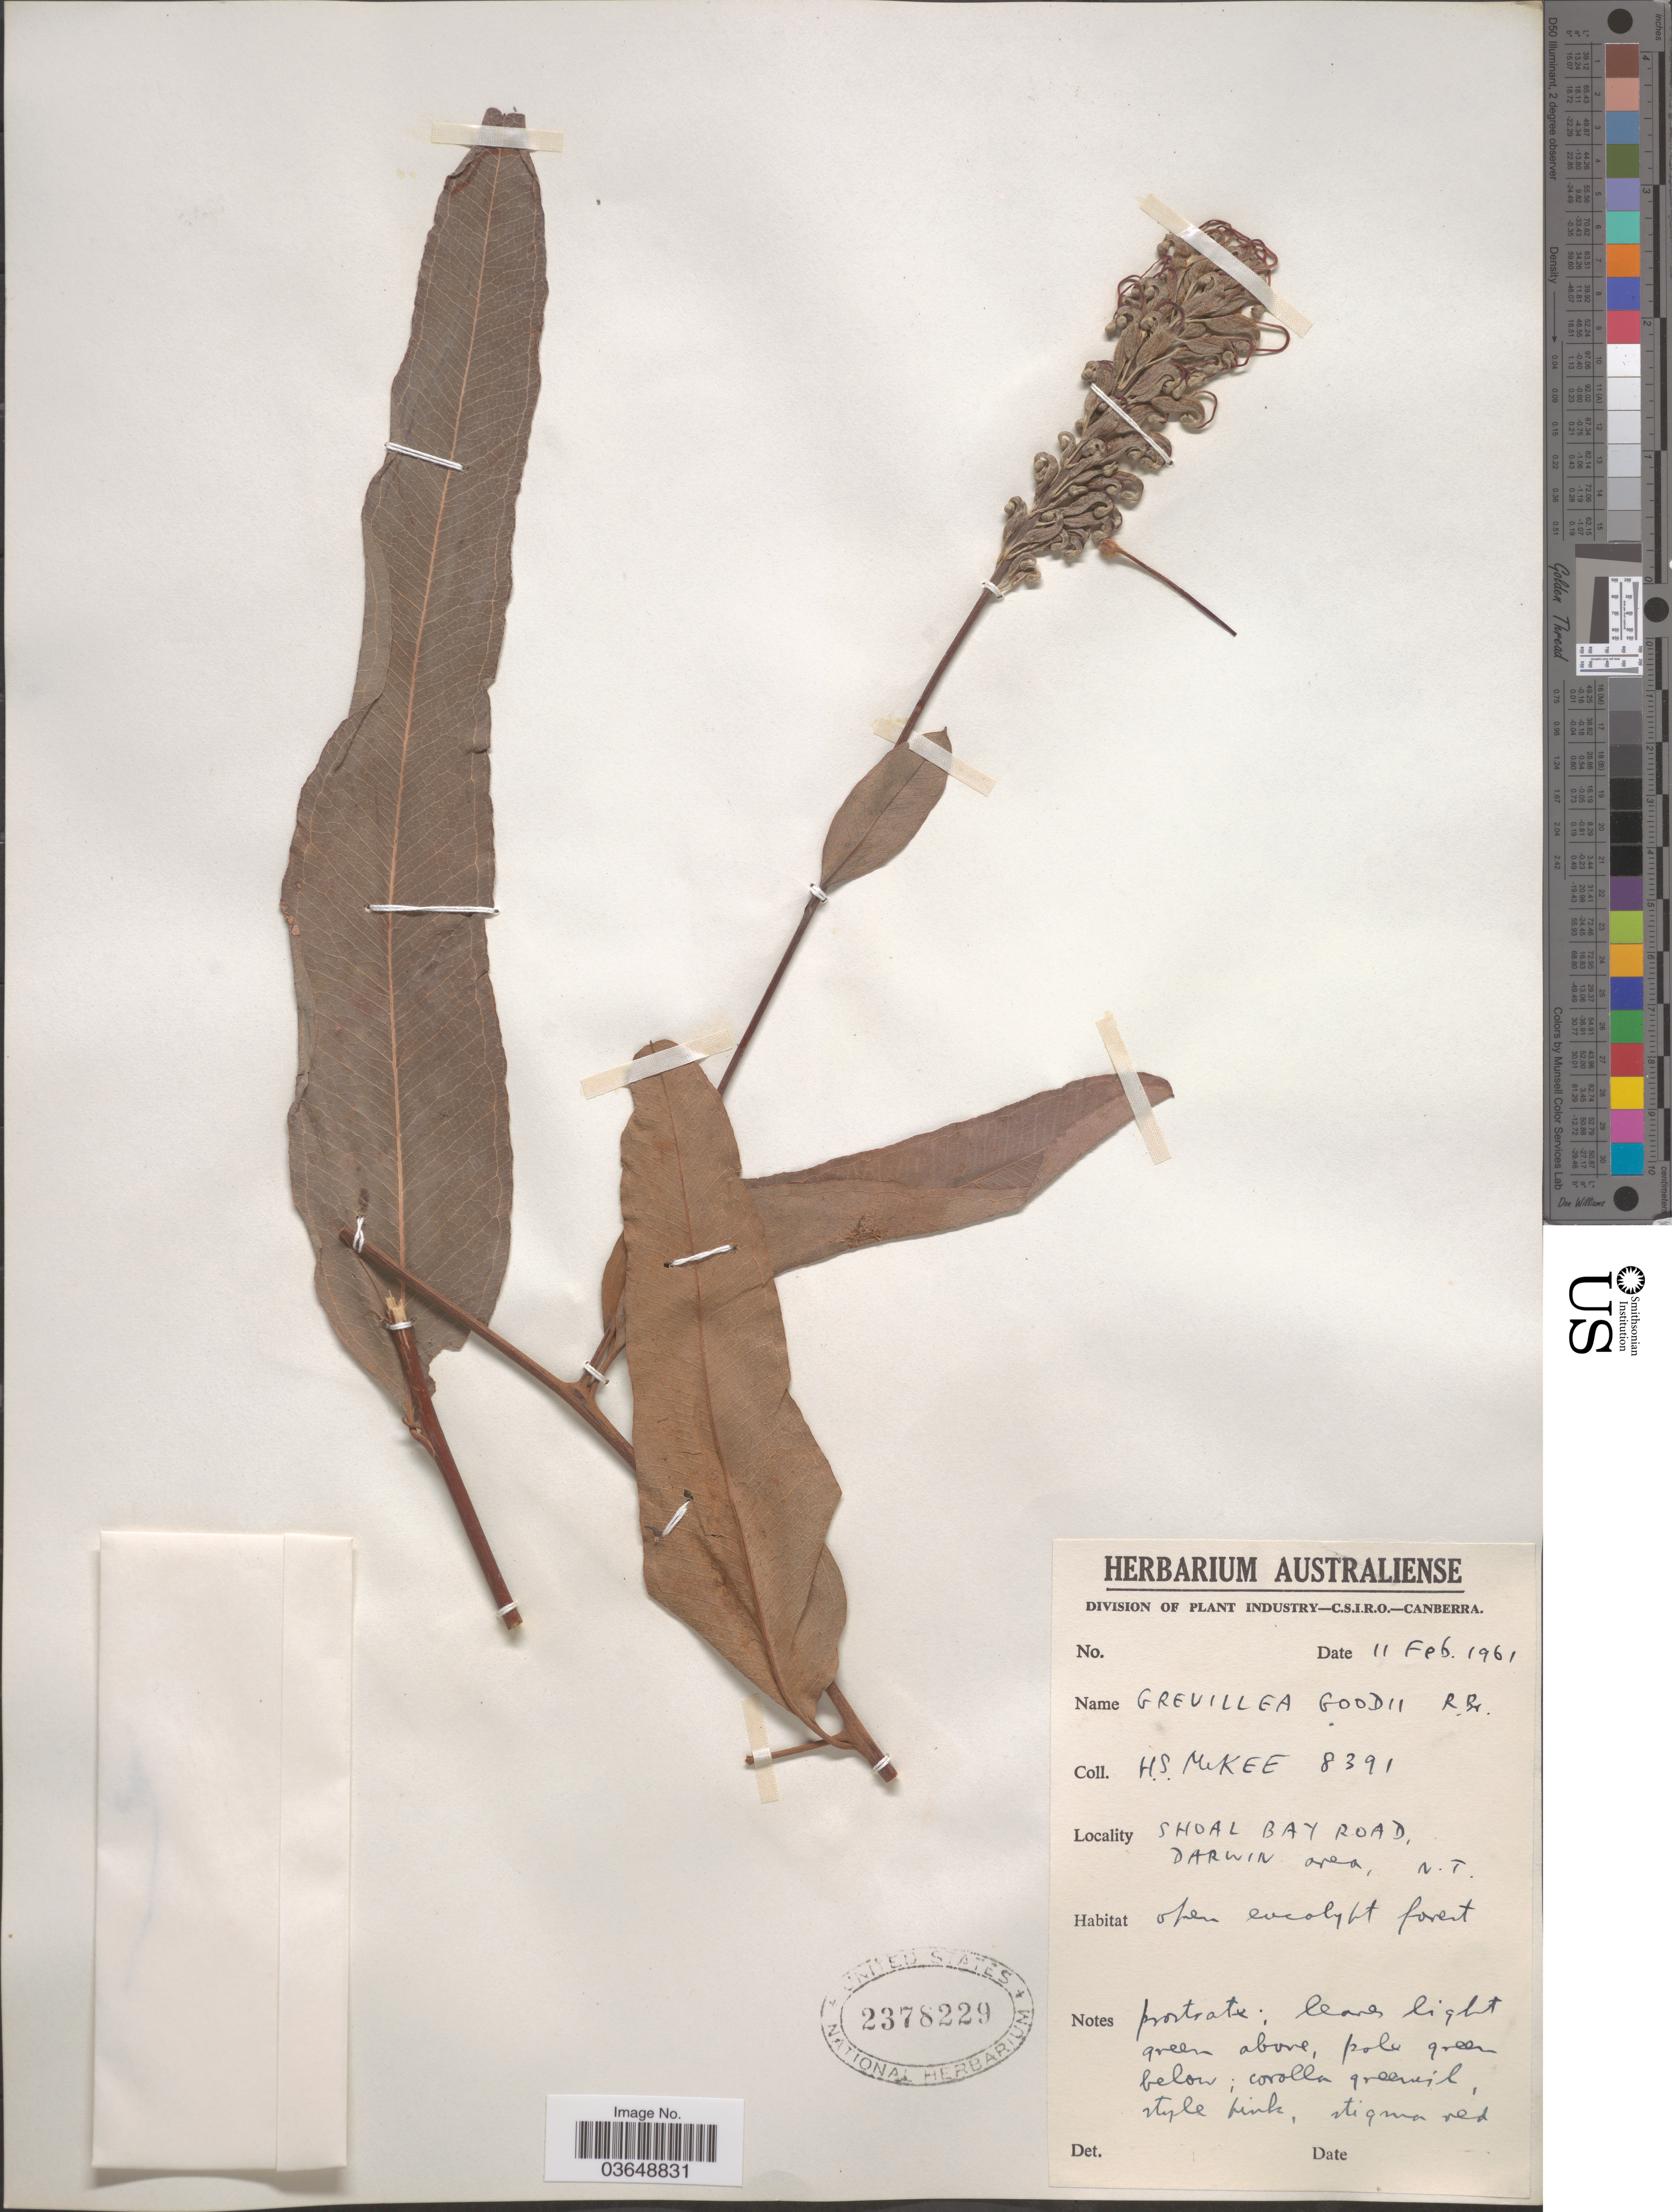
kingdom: Plantae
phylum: Tracheophyta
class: Magnoliopsida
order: Proteales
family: Proteaceae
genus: Grevillea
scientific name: Grevillea goodii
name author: R. Br.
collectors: H. S. McKee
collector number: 8391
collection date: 1961-02-11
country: Australia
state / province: Northern Territory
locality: Shoal Bay Road, Darwin area.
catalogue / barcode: US 2378229